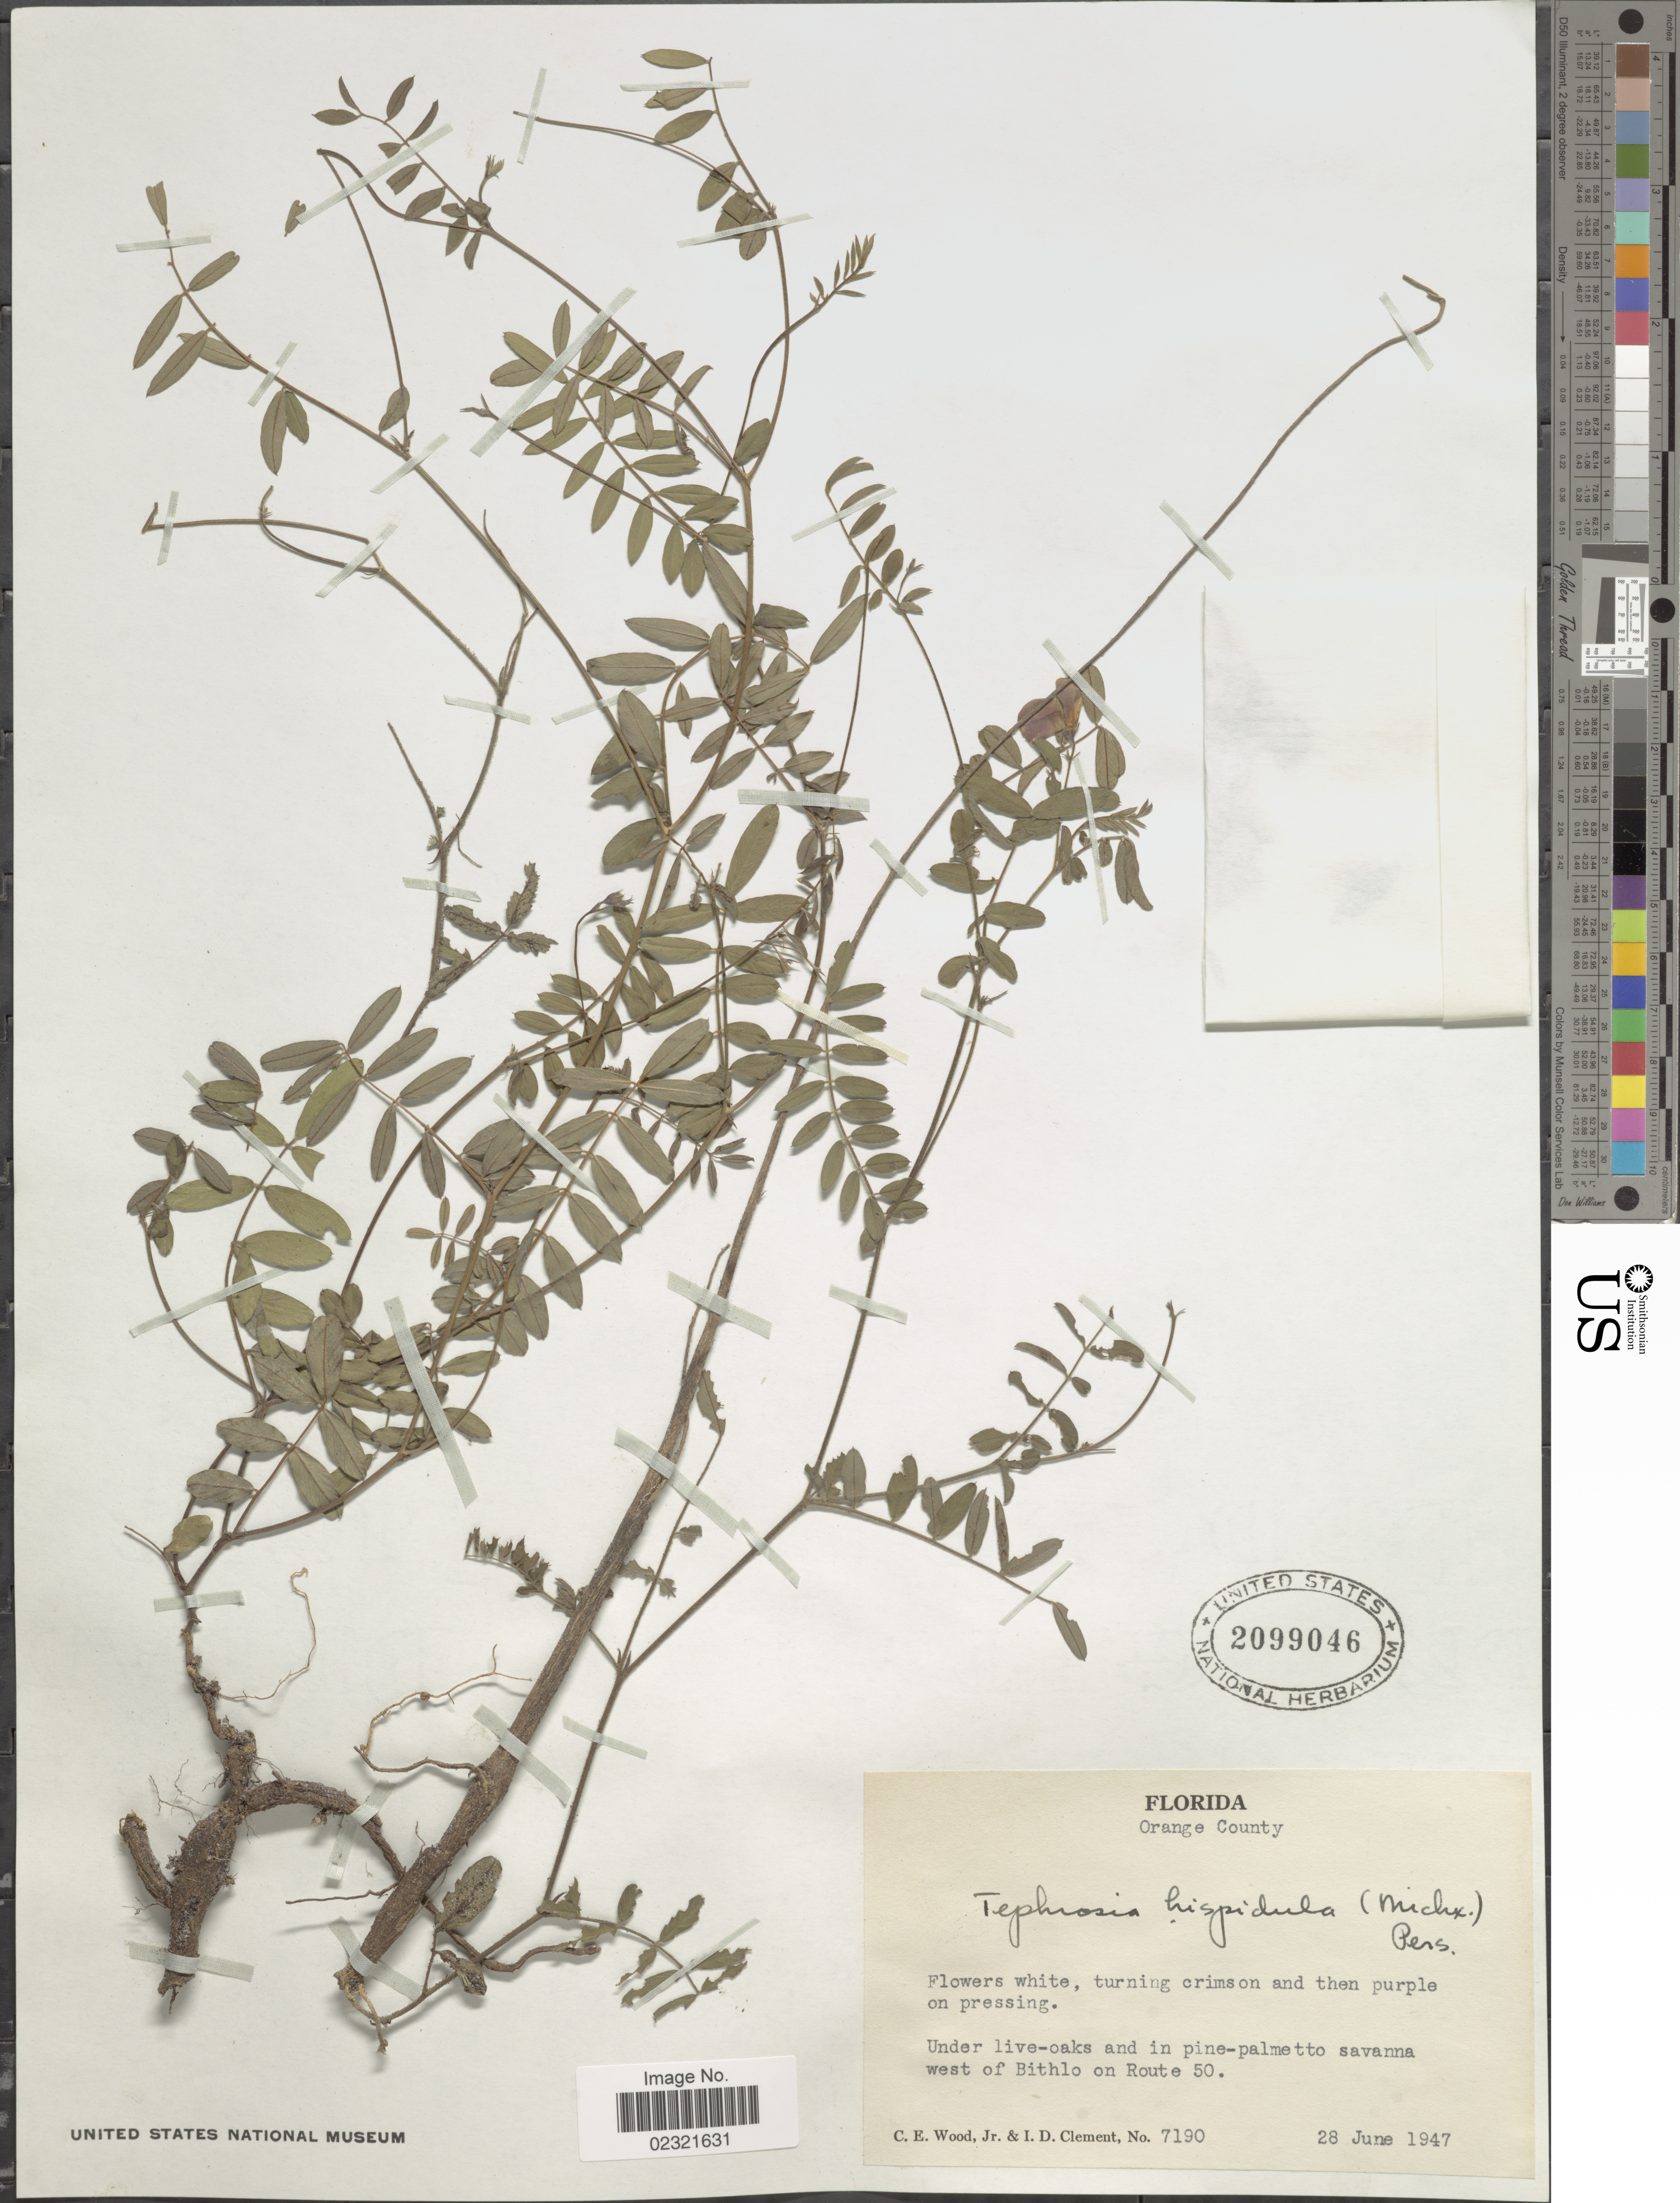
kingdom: Plantae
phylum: Tracheophyta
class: Magnoliopsida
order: Fabales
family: Fabaceae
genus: Tephrosia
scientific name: Tephrosia hispidula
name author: (Michx.) Pers.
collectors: C. Wood & I. Clement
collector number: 7190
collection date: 1947-06-28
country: United States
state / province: Florida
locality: Orange County, Under live-oaks and in pine-palmetto savanna west of Bithlo on Route 50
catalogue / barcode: US 2099046